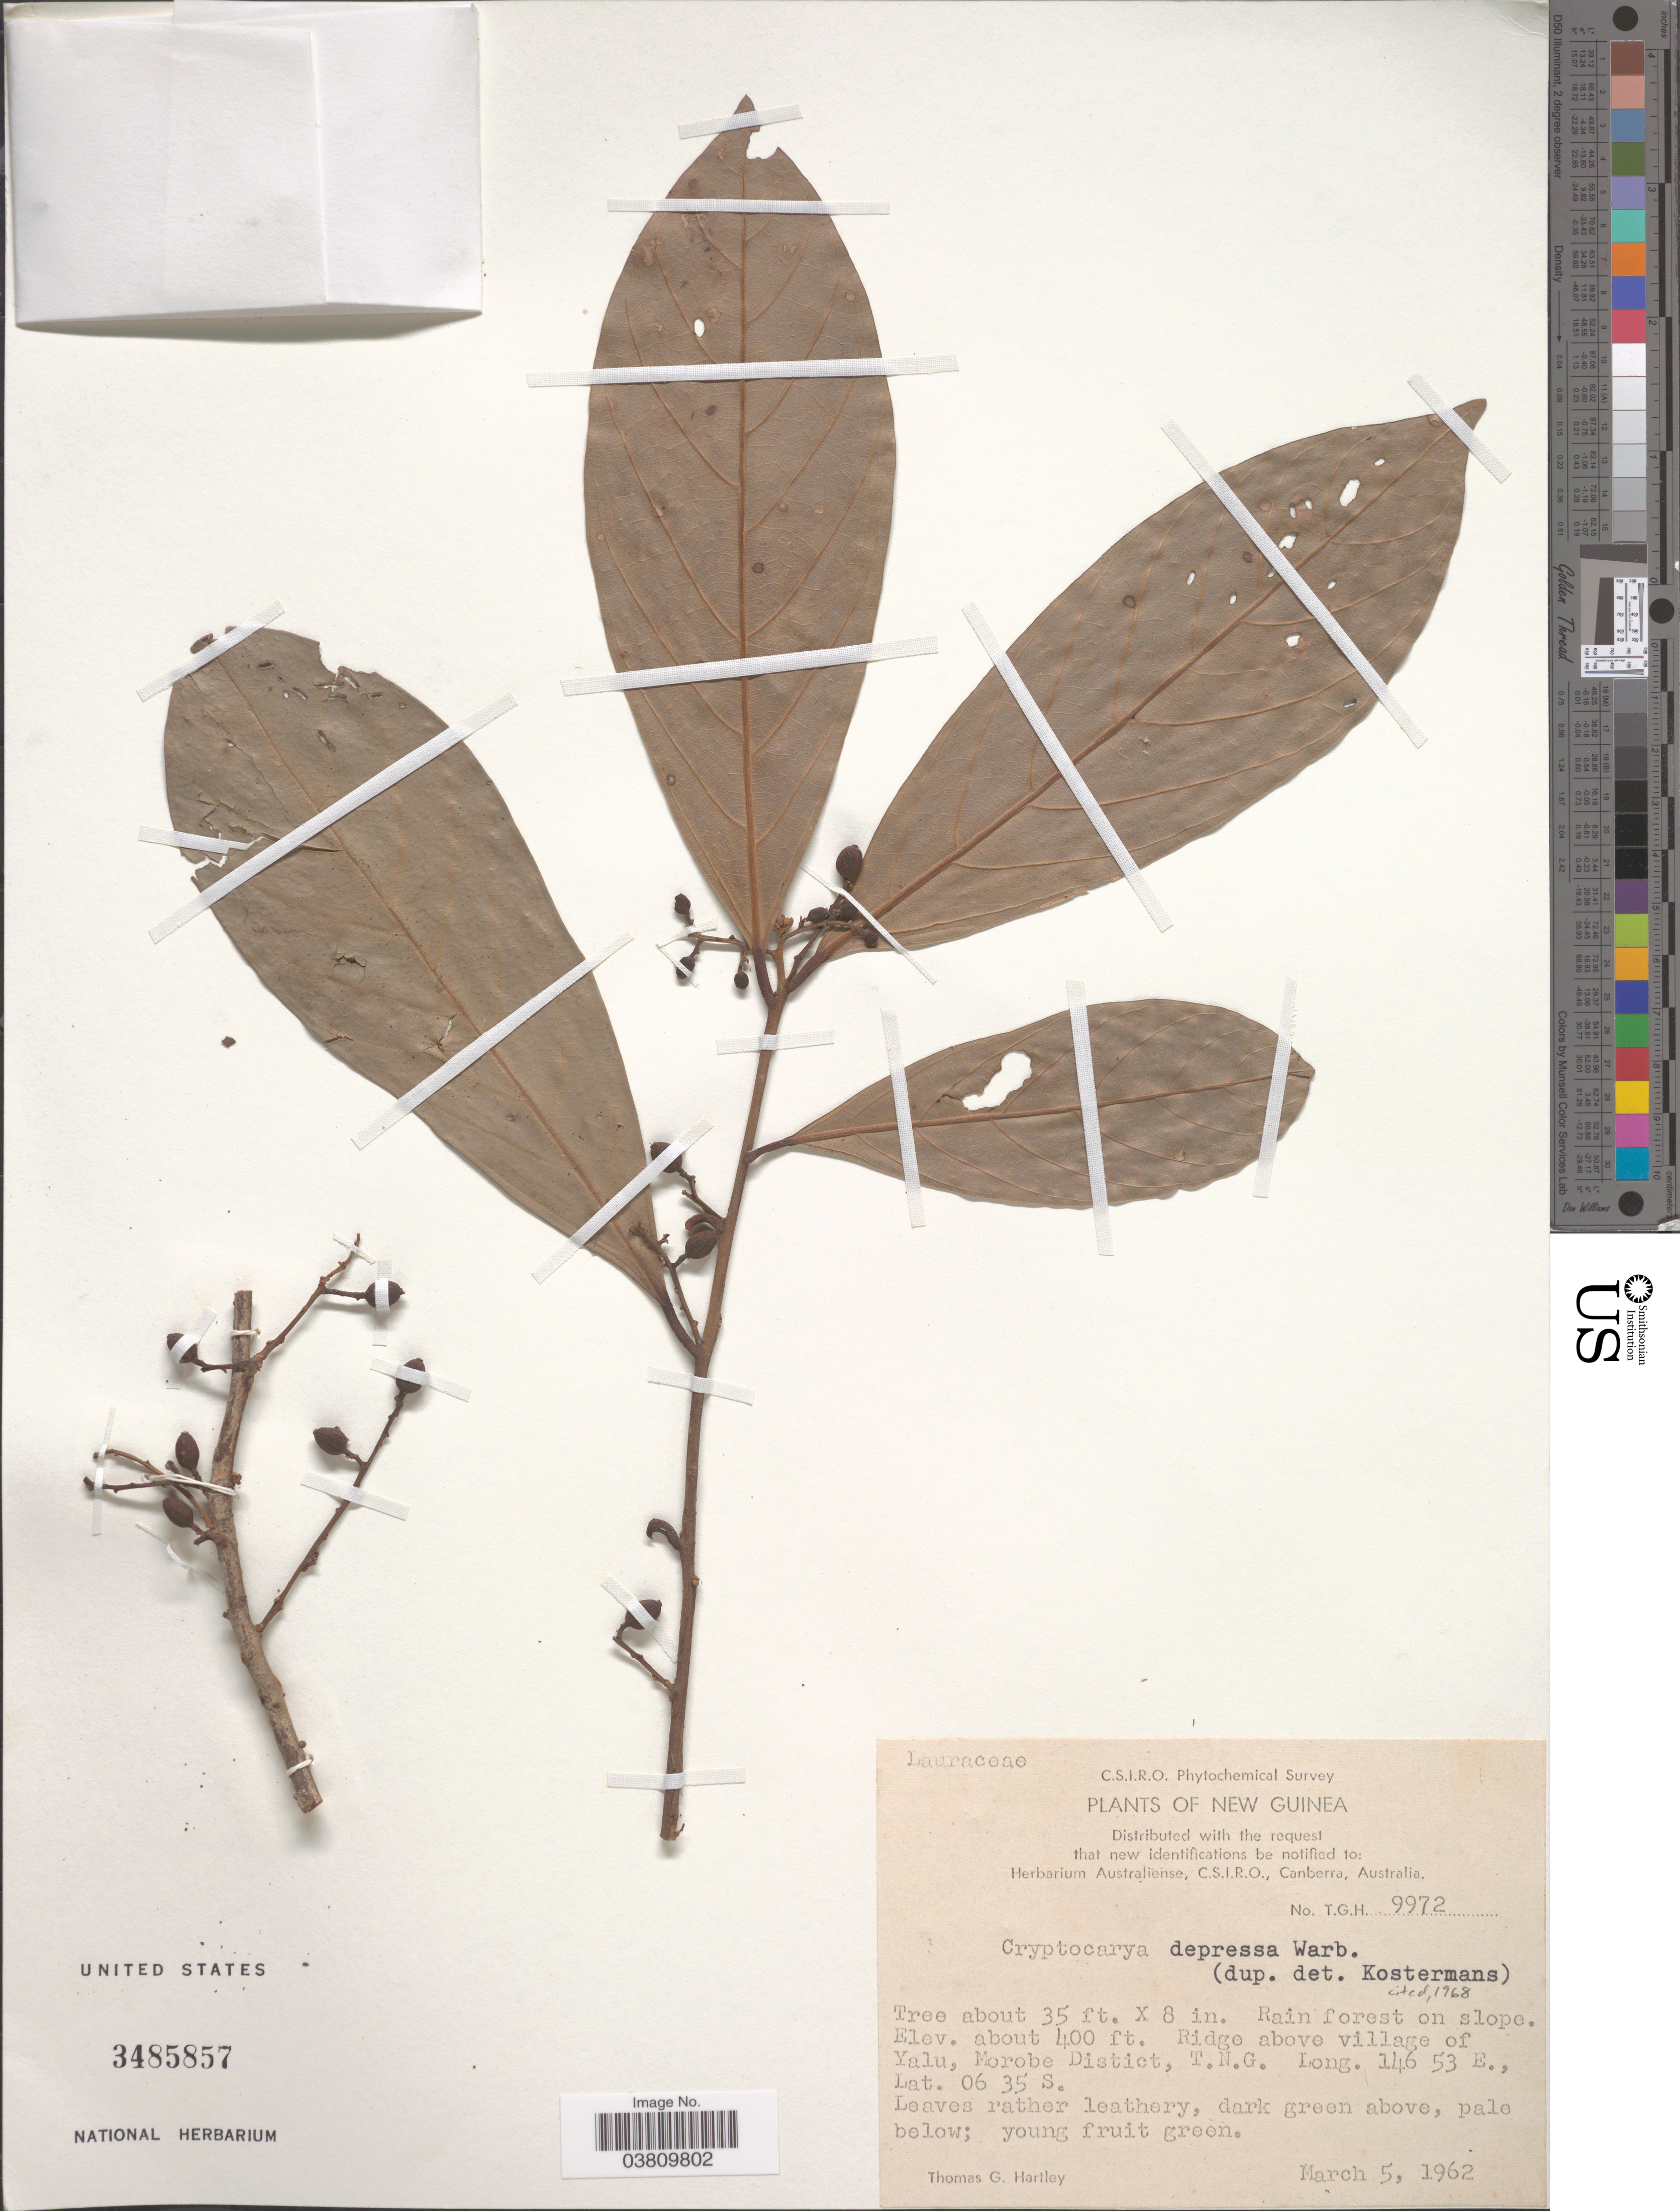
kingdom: Plantae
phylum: Tracheophyta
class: Magnoliopsida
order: Laurales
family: Lauraceae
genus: Cryptocarya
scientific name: Cryptocarya depressa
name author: Warb.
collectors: T. G. Hartley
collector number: TGH 9972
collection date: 1962-03-05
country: Papua New Guinea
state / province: Morobe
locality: New Guinea. Ridge above village of Yalu, Morobe District, T.N.G.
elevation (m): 122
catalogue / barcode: US 3485857